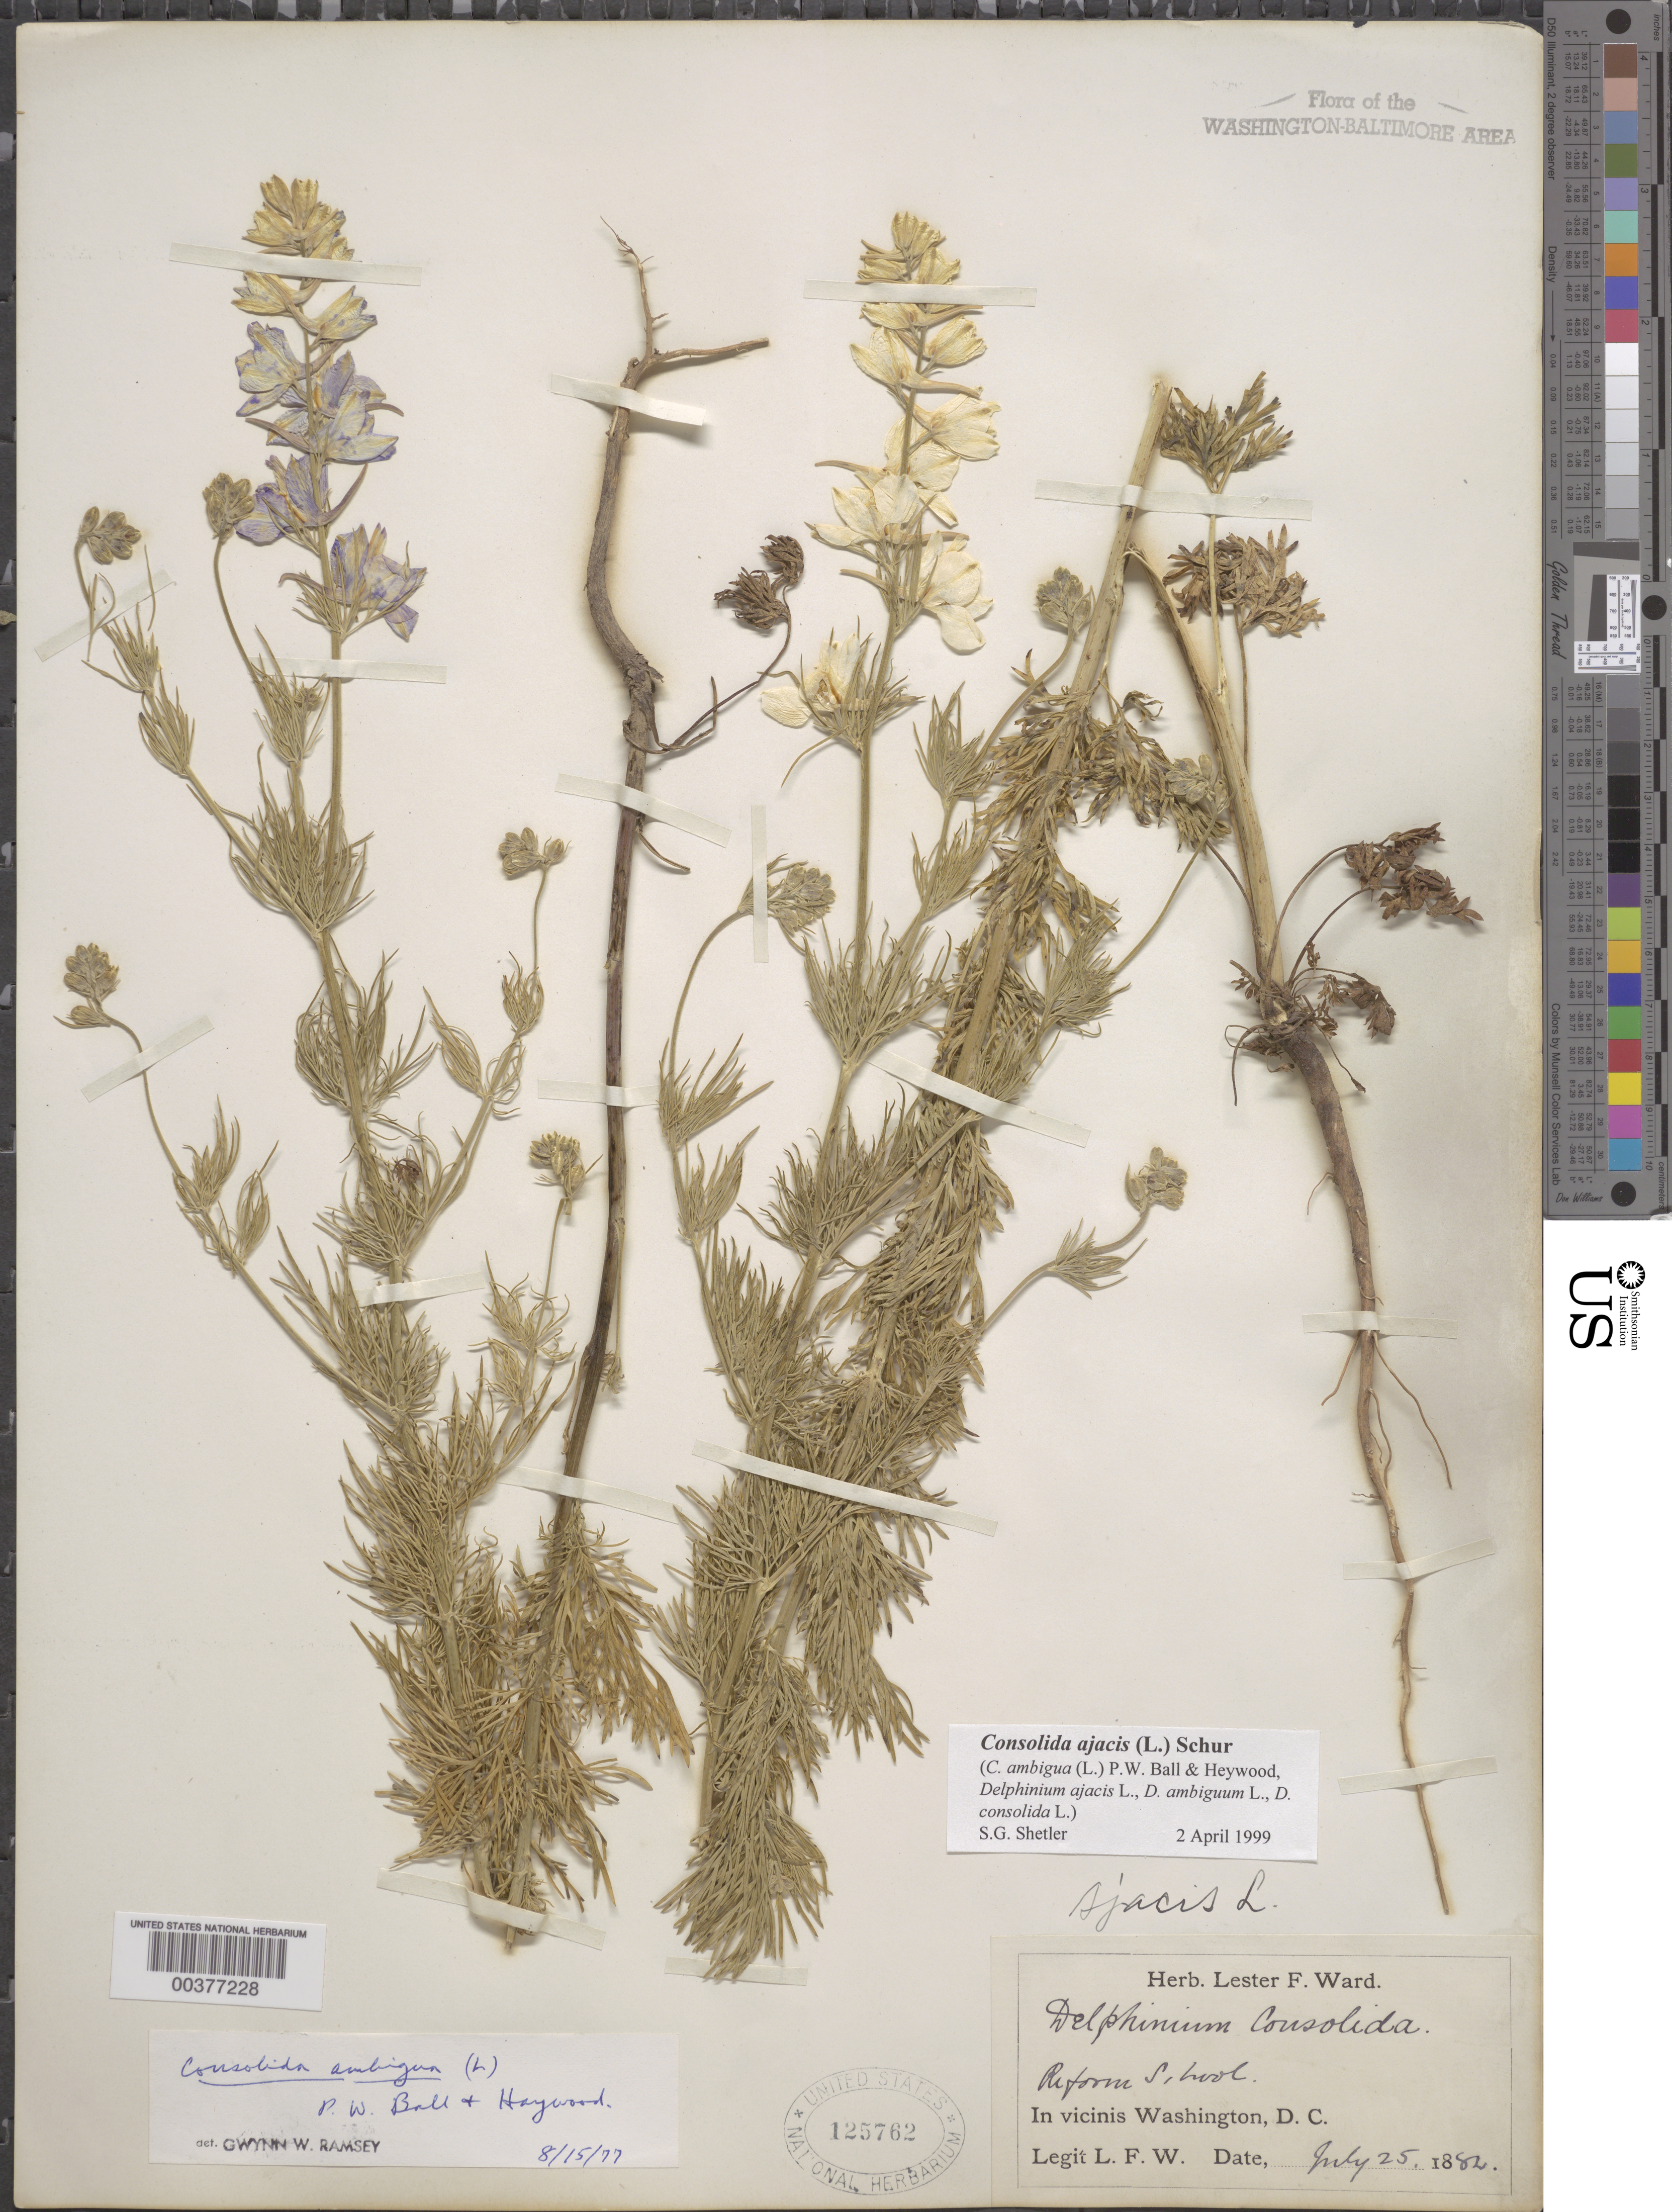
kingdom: Plantae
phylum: Tracheophyta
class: Magnoliopsida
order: Ranunculales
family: Ranunculaceae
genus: Delphinium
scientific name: Delphinium ajacis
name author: L.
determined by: Strong, M. T., (US), Smithsonian Institution - National Museum of Natural History (UNITED STATES)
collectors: L. F. Ward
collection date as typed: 25 Jul 1882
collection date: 1882-07-25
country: United States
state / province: District of Columbia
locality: Reform School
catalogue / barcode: US 125762